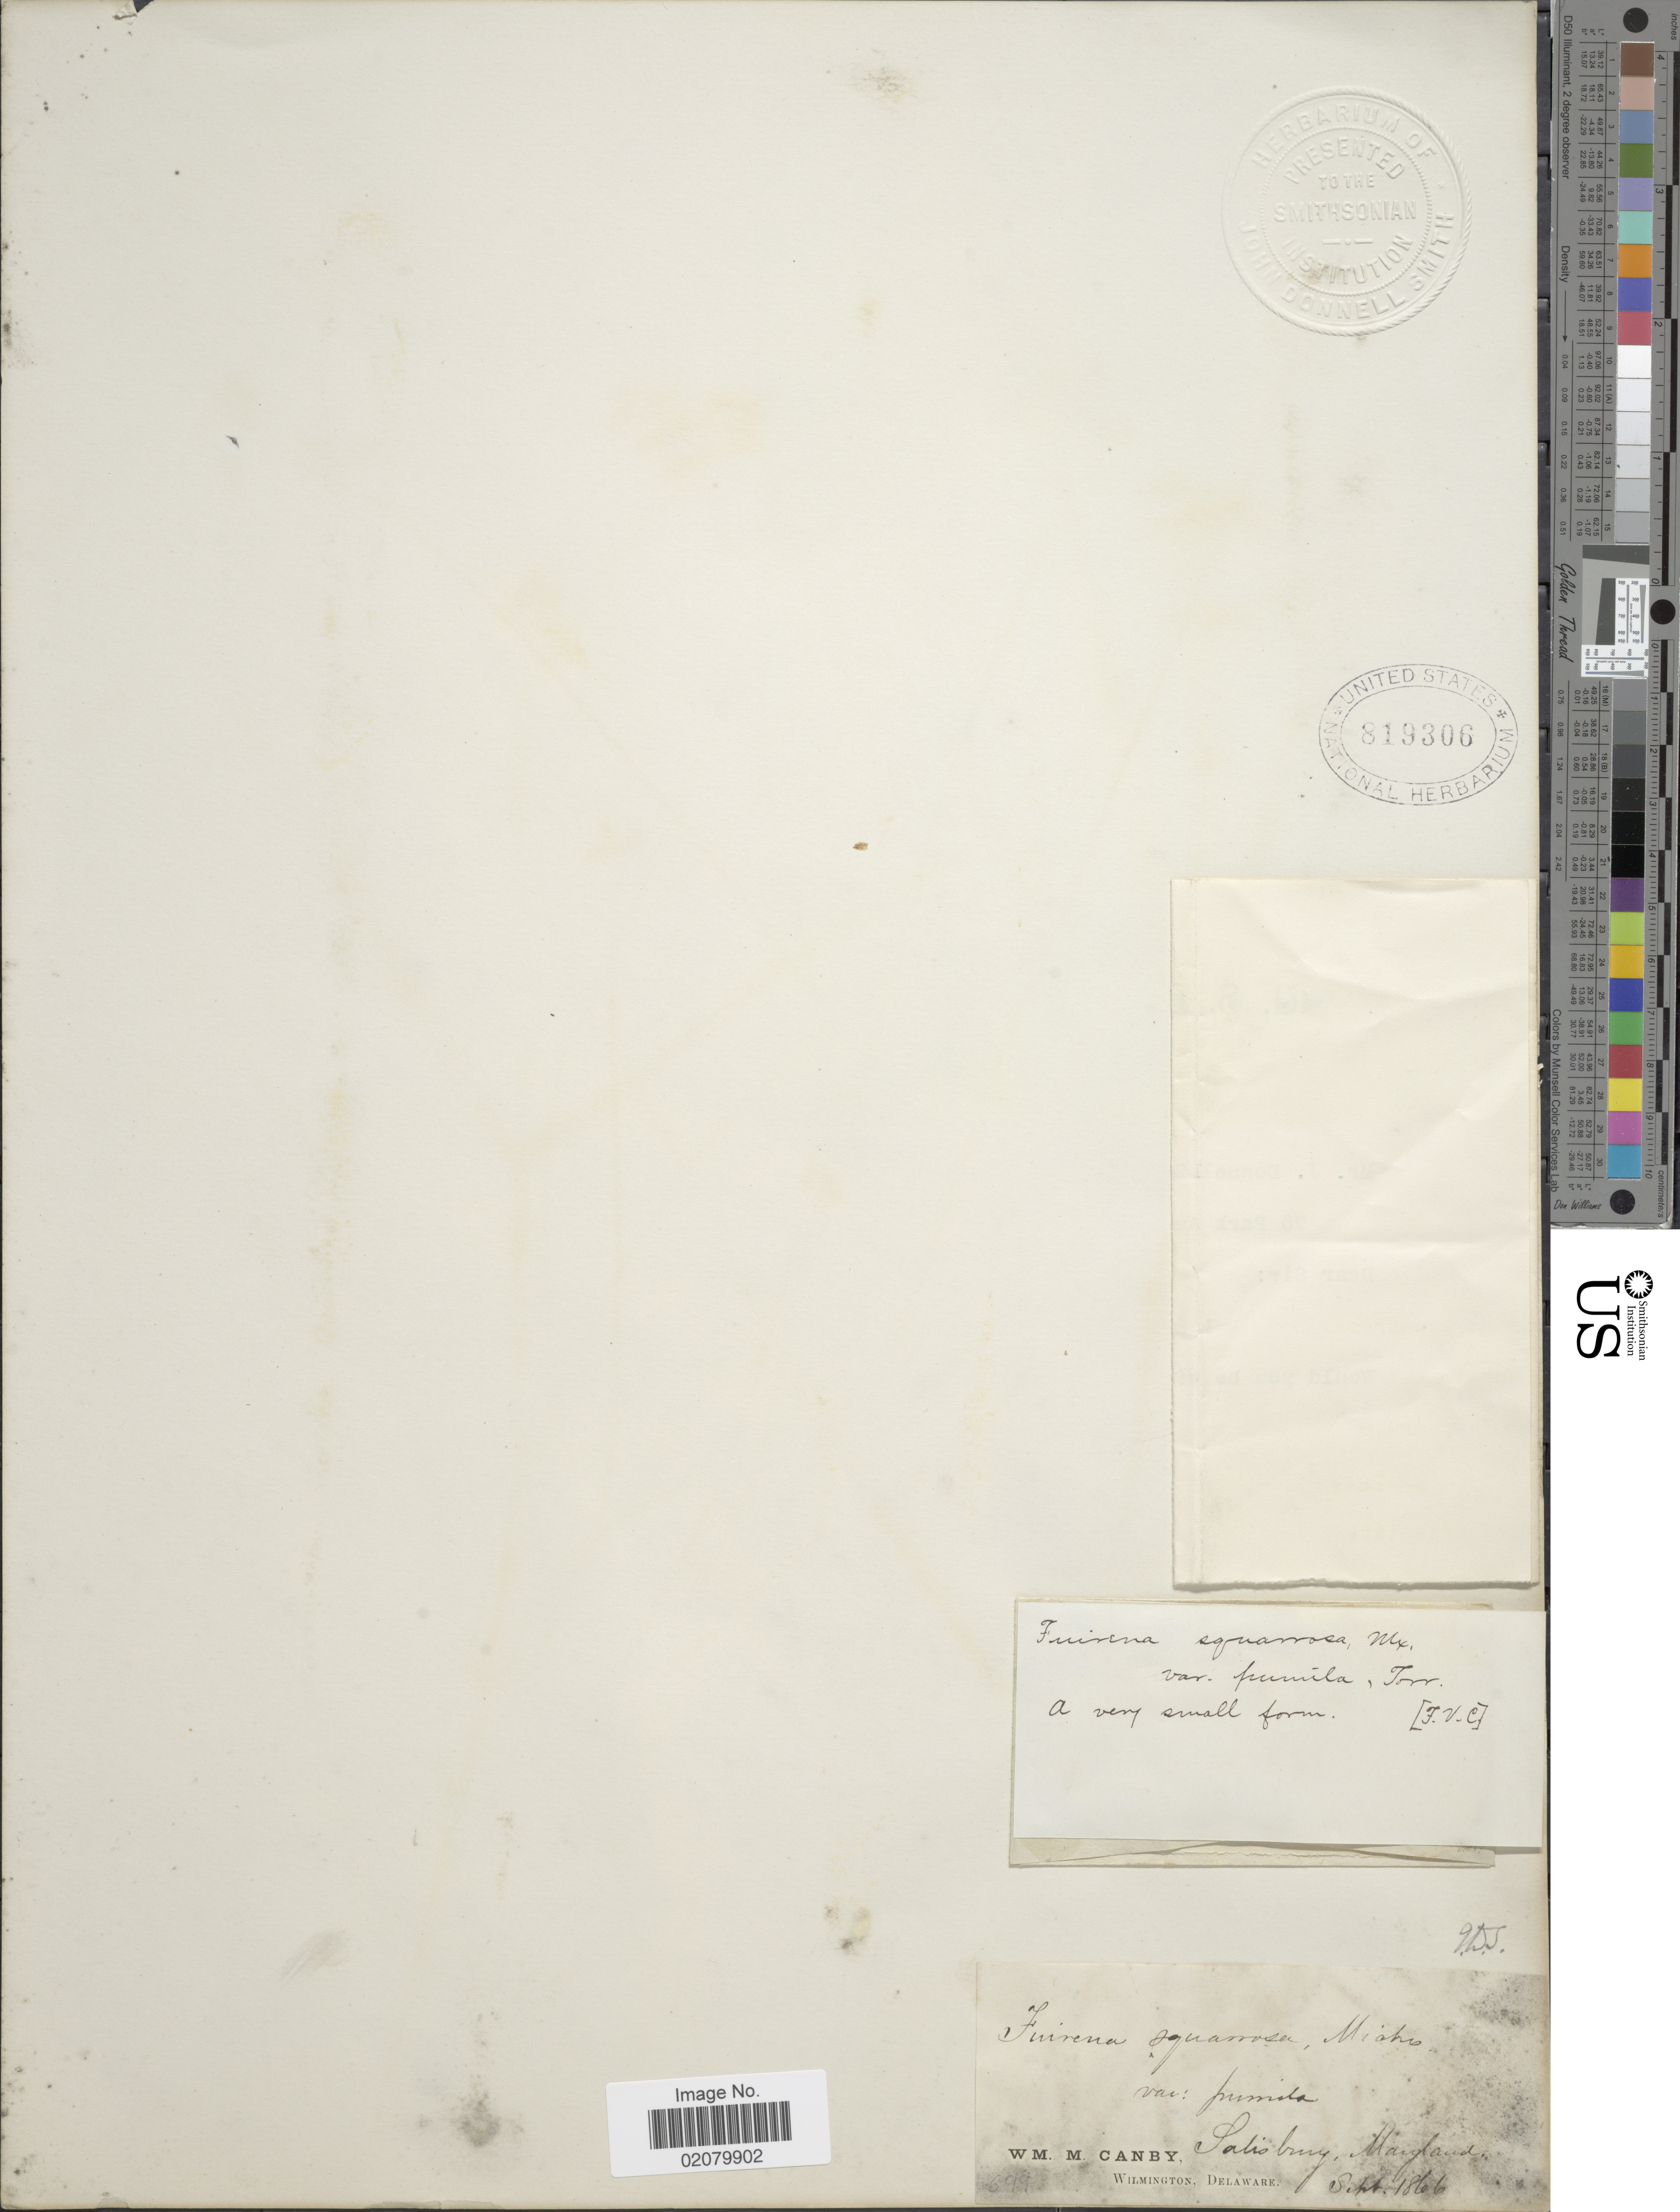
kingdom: Plantae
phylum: Tracheophyta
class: Liliopsida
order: Poales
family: Cyperaceae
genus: Fuirena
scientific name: Fuirena squarrosa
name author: Michx.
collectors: W. M. Canby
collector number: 699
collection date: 1866-09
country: United States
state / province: Maryland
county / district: Wicomico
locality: Salisburg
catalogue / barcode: US 819306